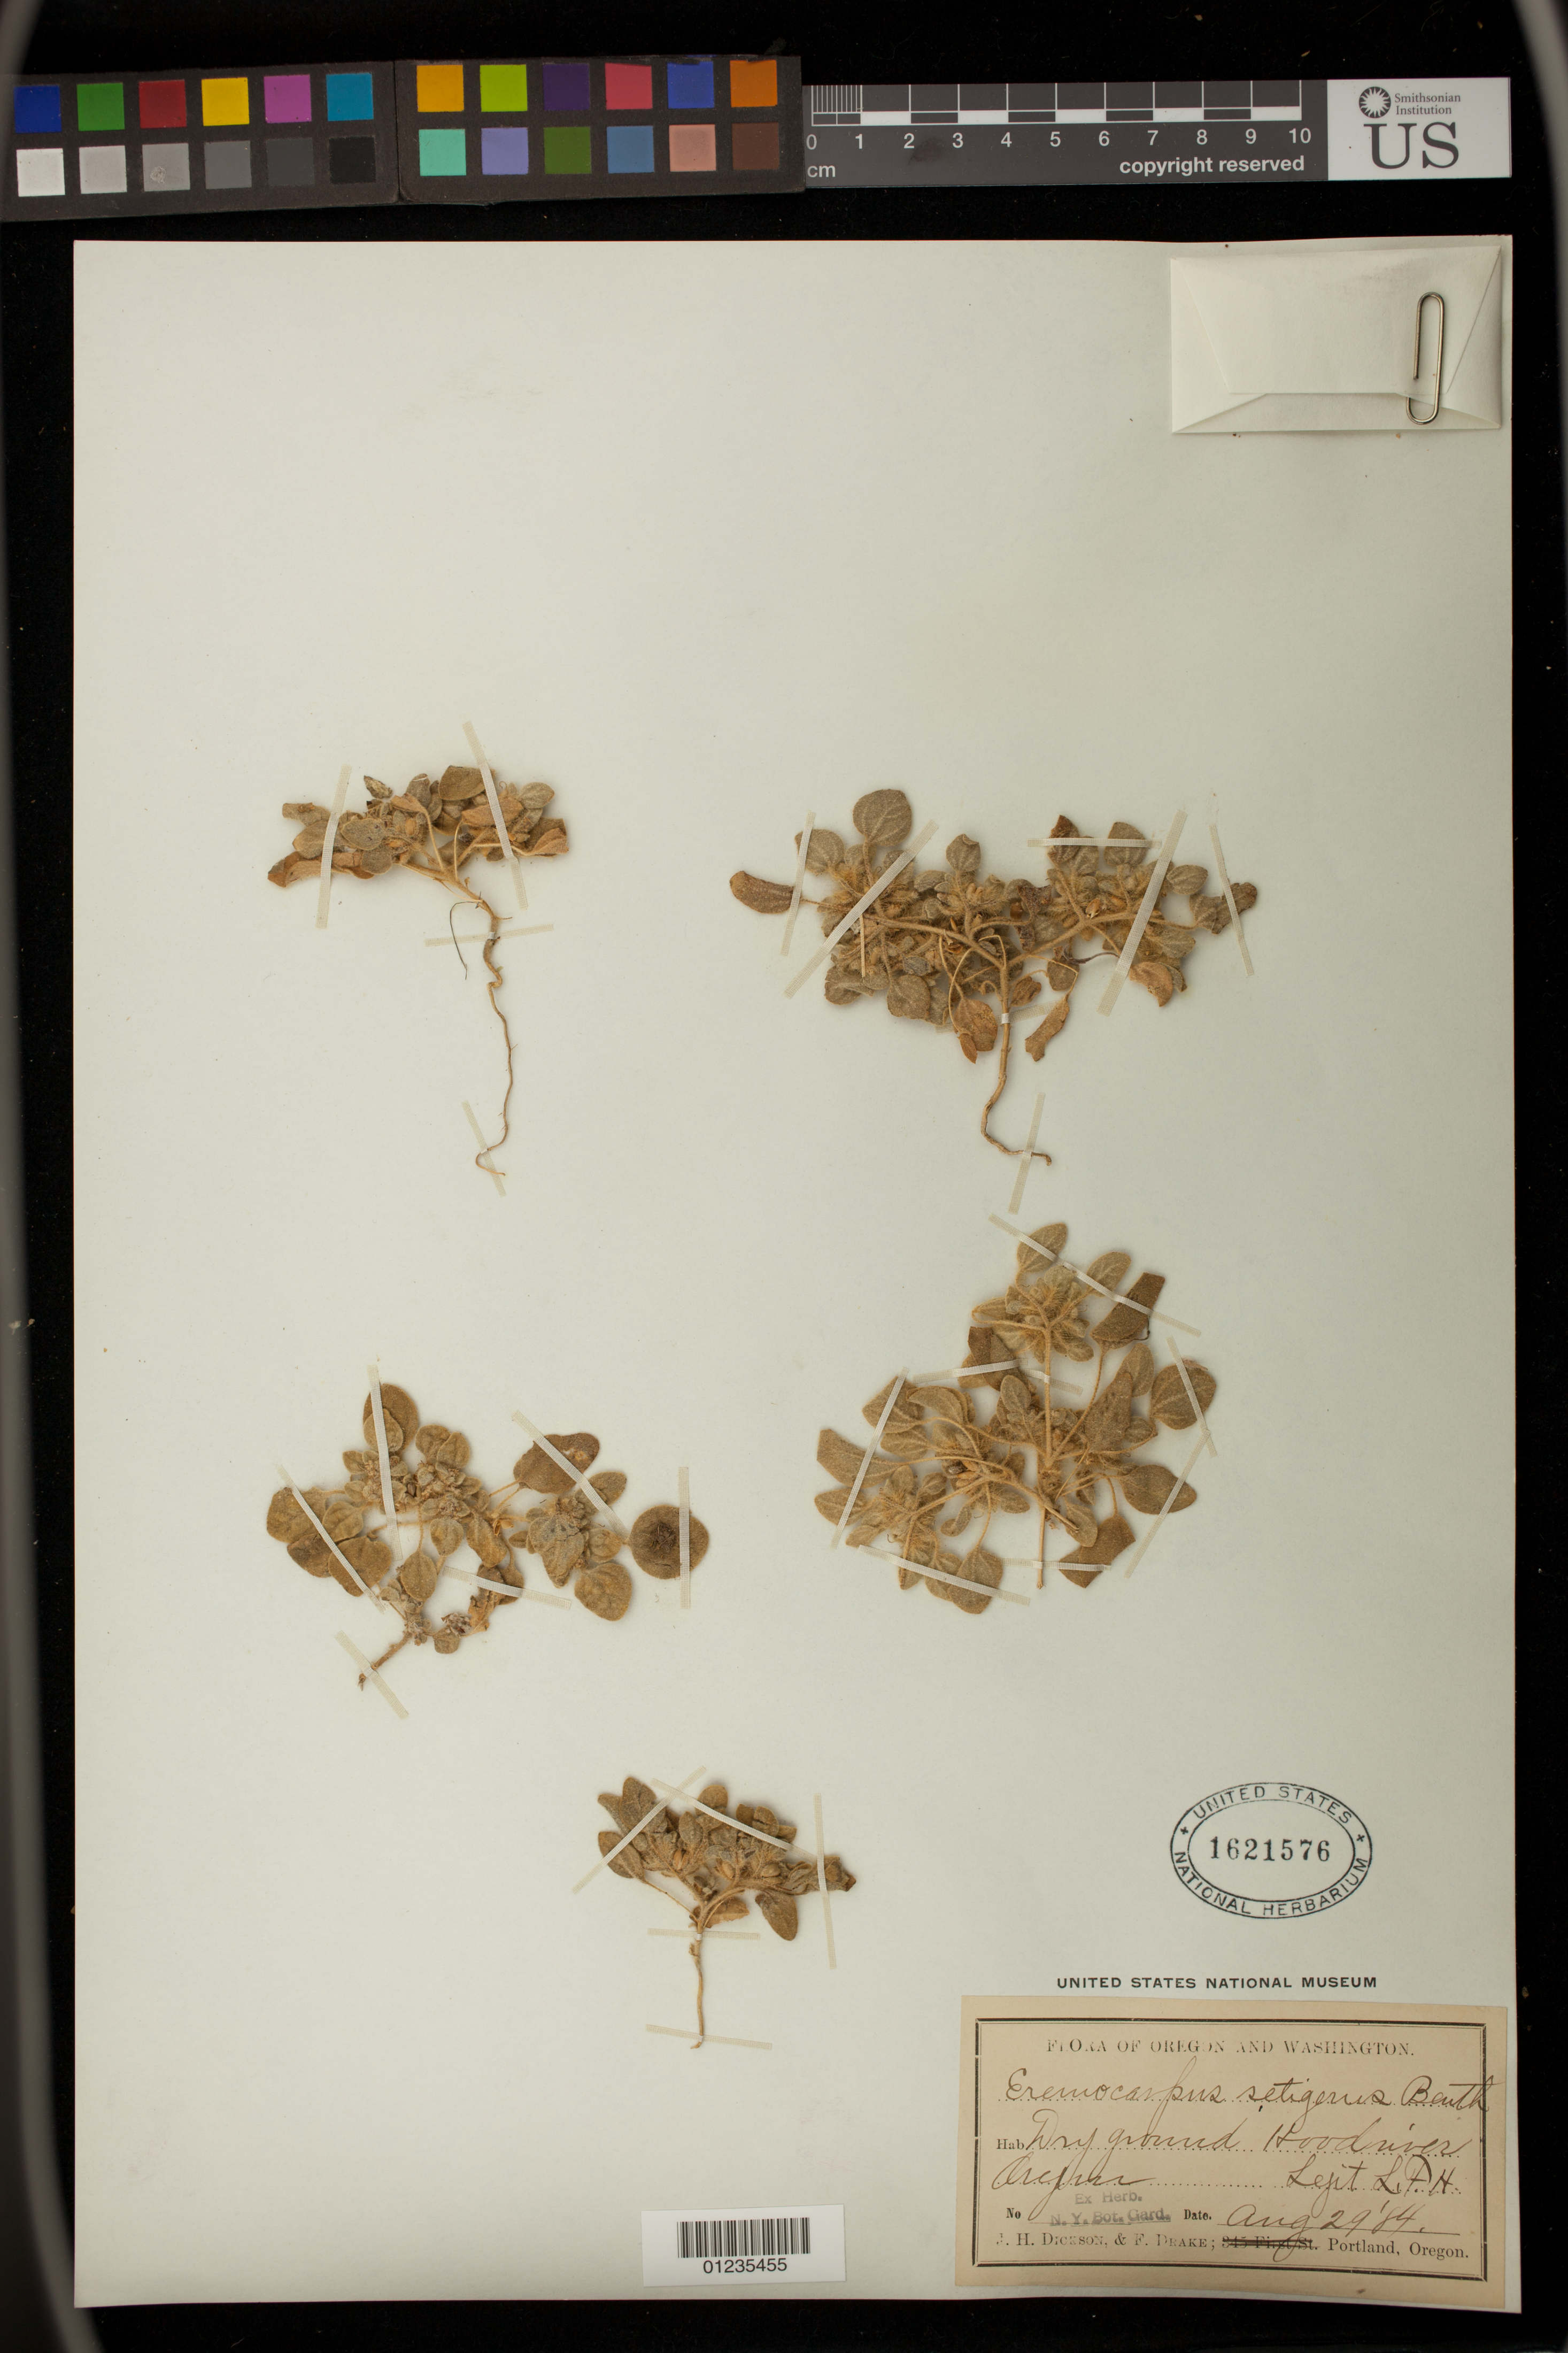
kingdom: Plantae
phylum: Tracheophyta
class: Magnoliopsida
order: Malpighiales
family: Euphorbiaceae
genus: Eremocarpus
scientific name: Eremocarpus setigerus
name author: (Hook.) Benth.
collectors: J. Dickson & F. Drake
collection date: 1884-08-29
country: United States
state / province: Oregon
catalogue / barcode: US 1621576